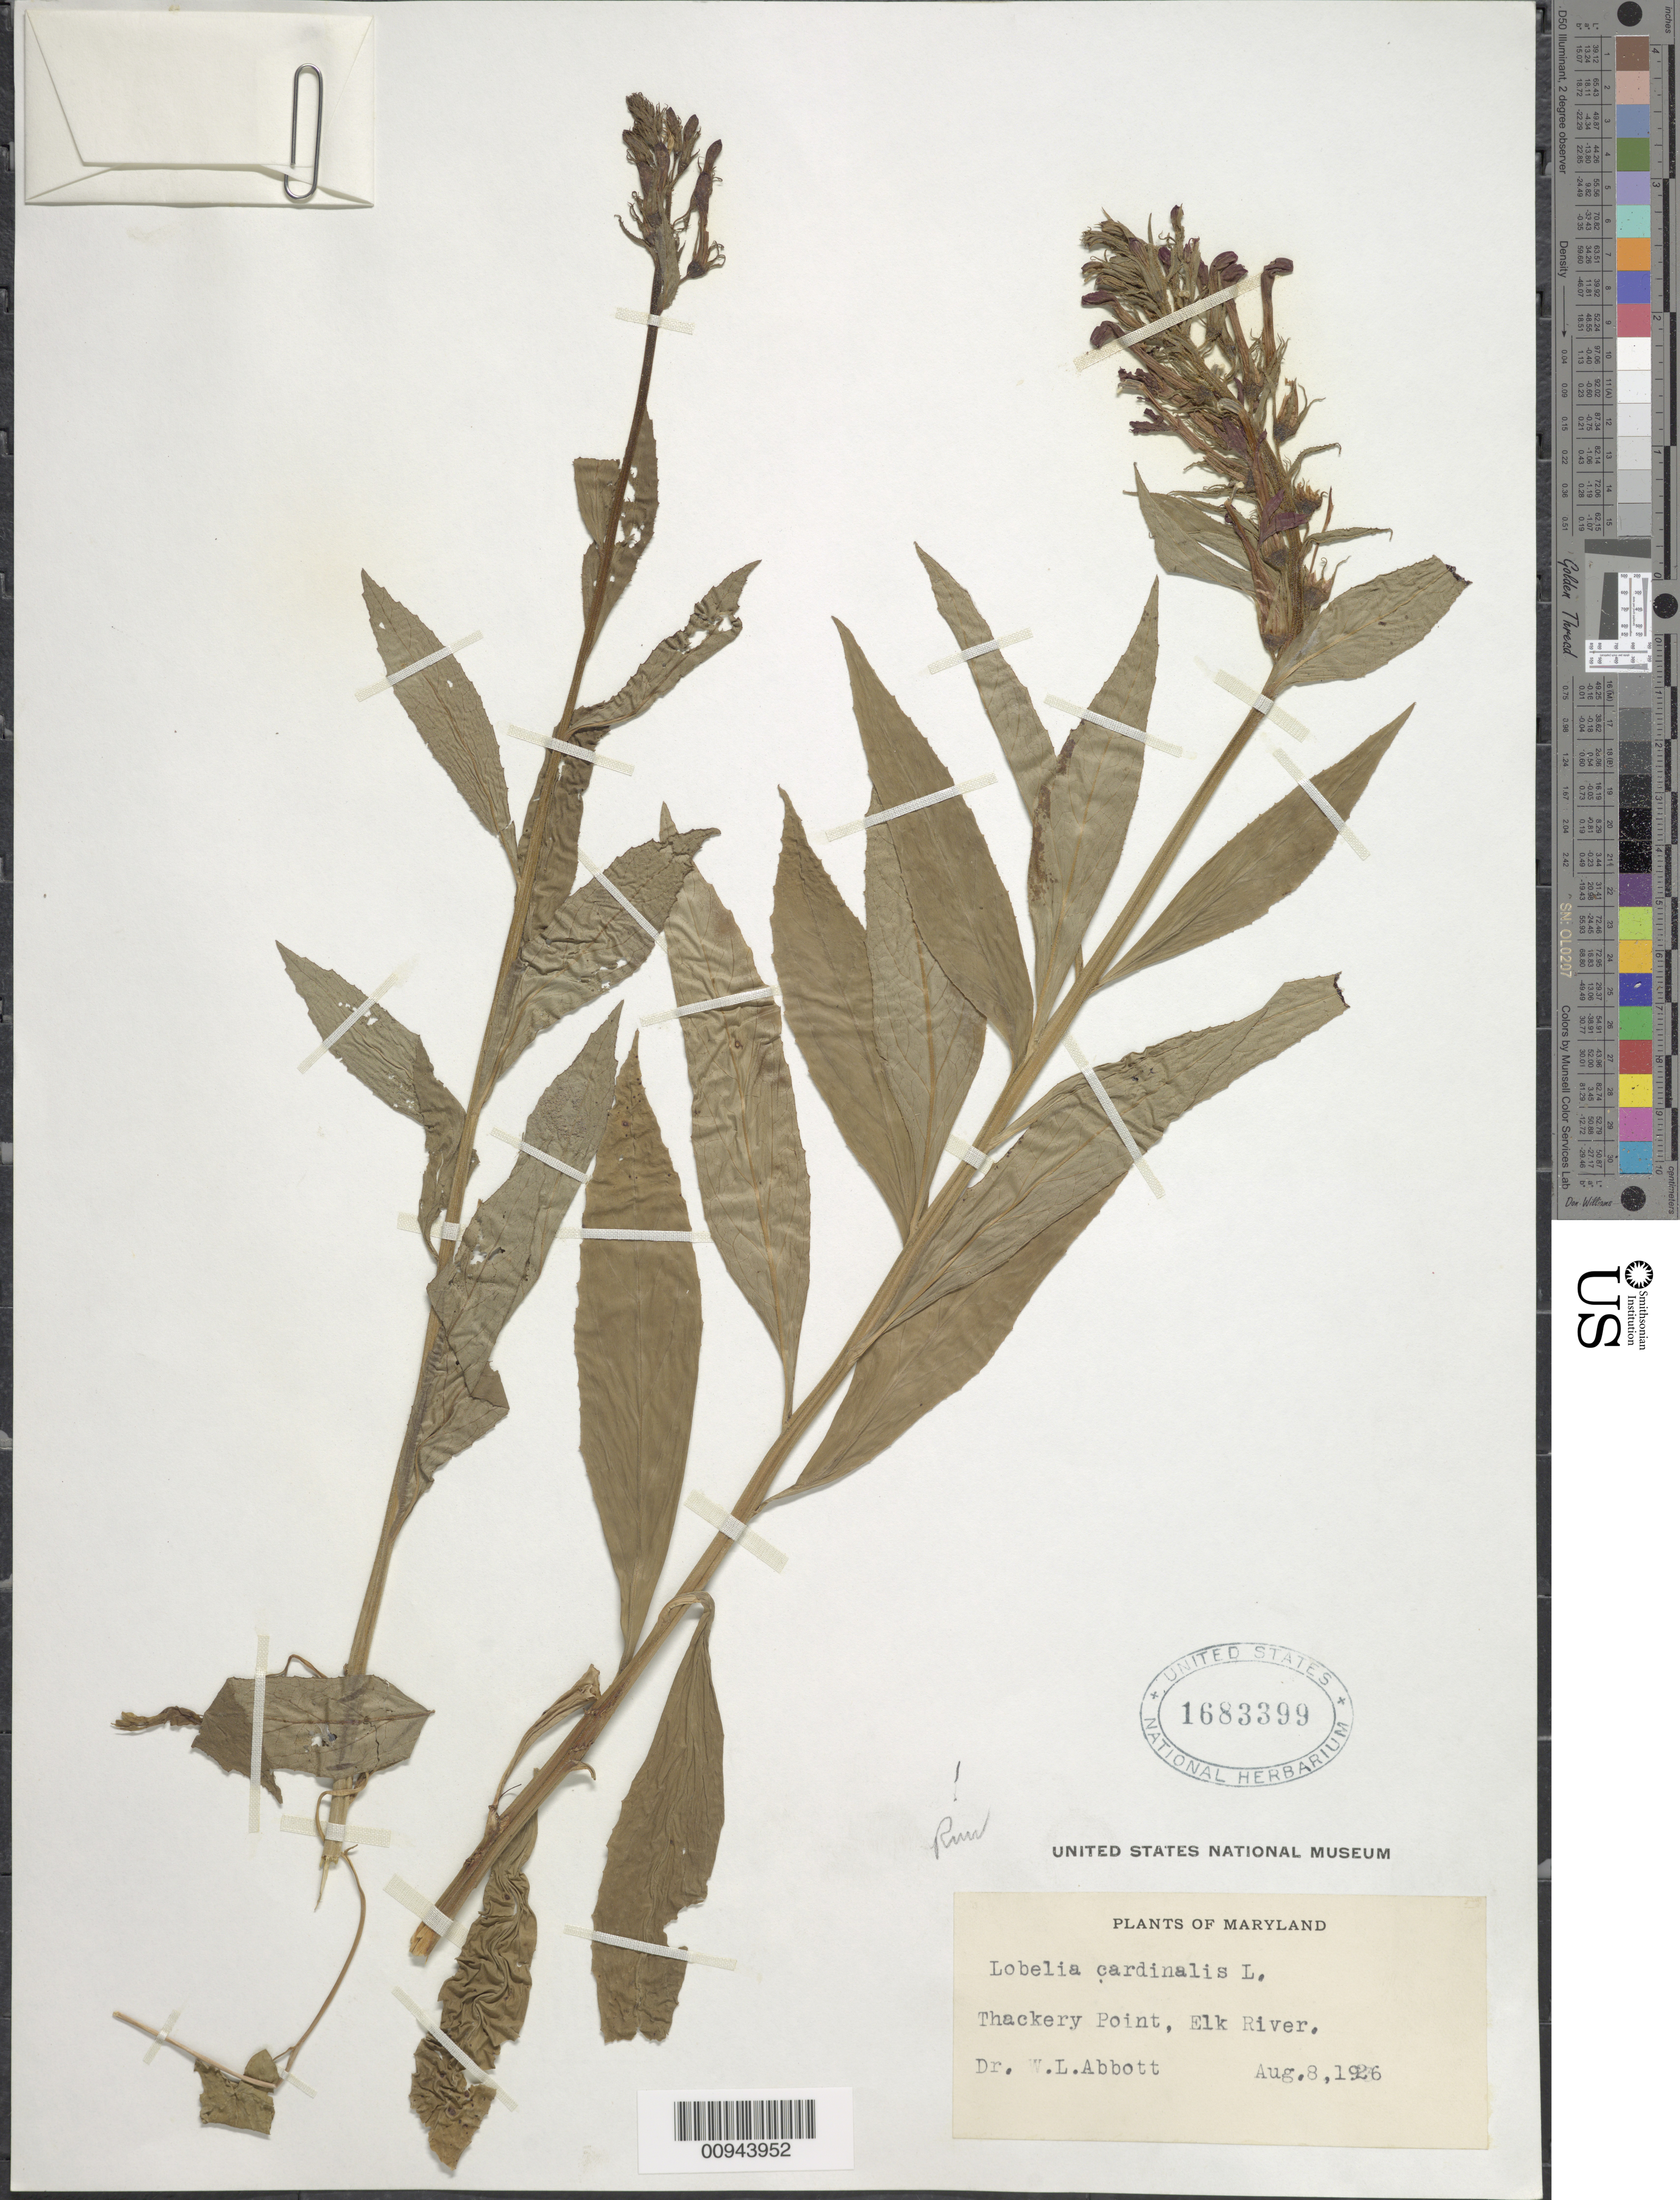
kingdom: Plantae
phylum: Tracheophyta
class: Magnoliopsida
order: Asterales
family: Campanulaceae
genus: Lobelia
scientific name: Lobelia cardinalis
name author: L.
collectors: W. L. Abbott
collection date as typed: Aug. 8, 1926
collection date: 1926-08-08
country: United States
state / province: Maryland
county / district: Cecil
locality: Thackery Point, Elk River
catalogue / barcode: US 1683399